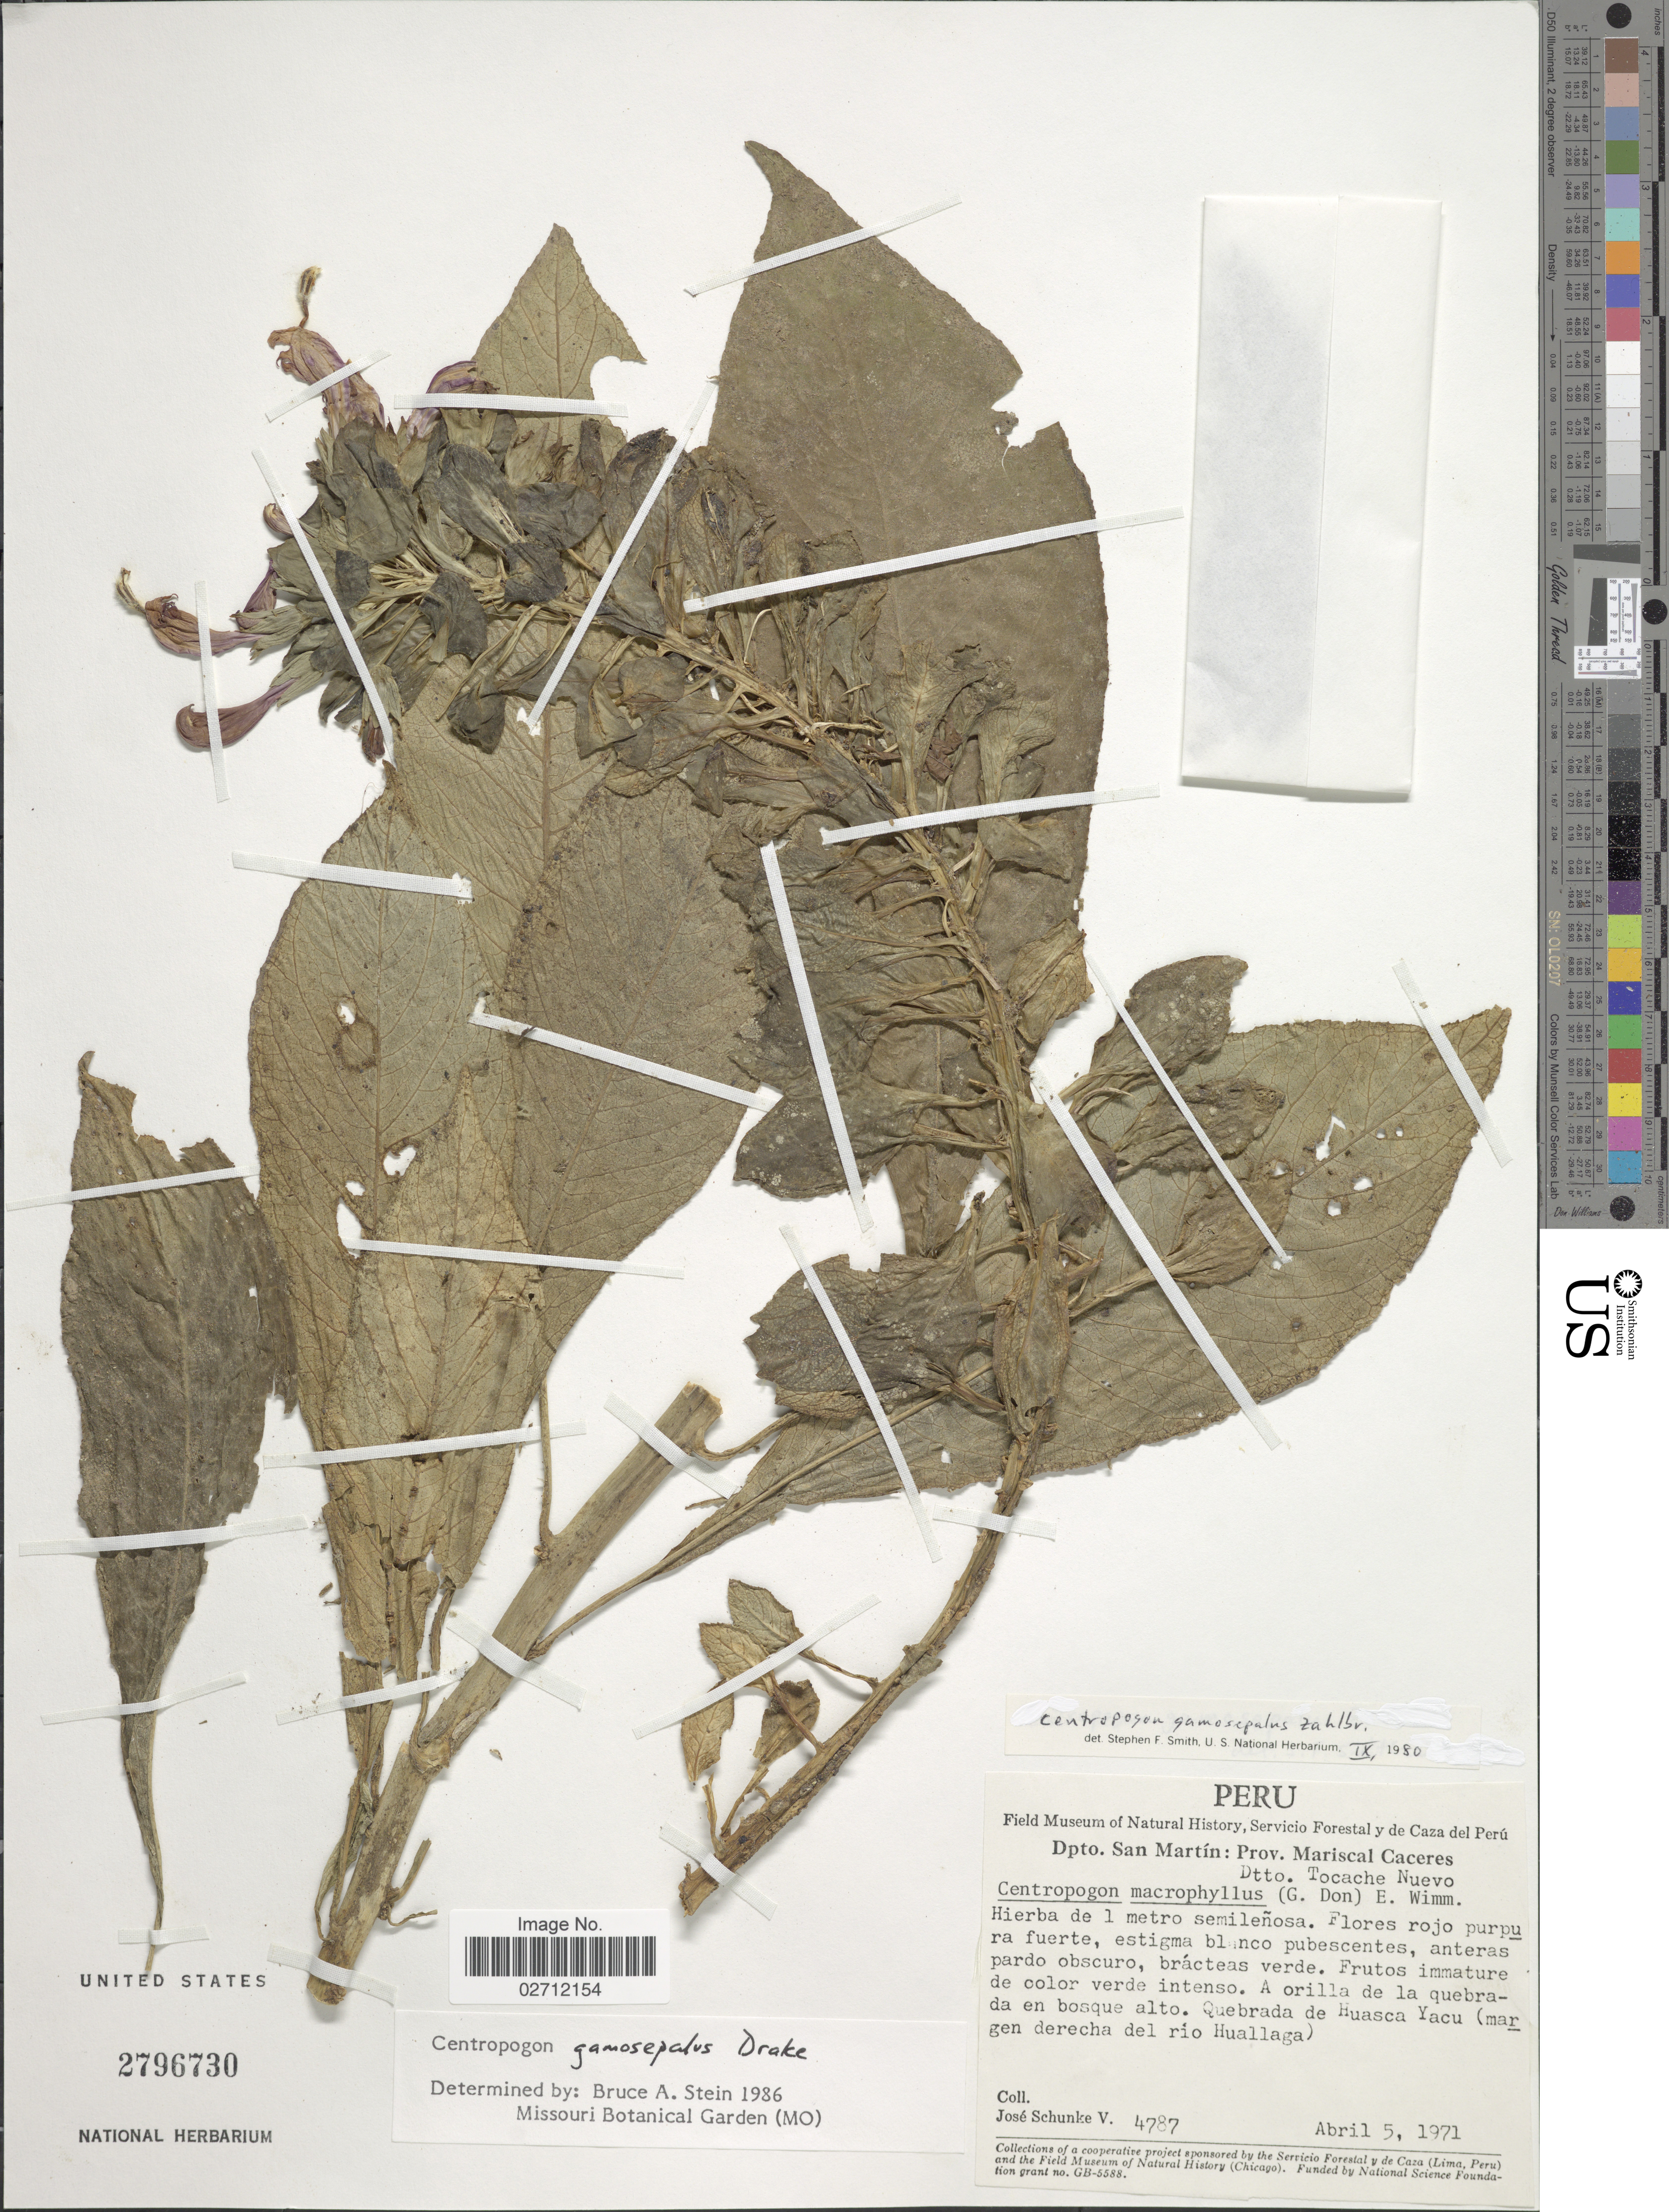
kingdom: Plantae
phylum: Tracheophyta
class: Magnoliopsida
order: Asterales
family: Campanulaceae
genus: Centropogon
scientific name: Centropogon gamosepalus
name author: Zahlbr.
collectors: J. Schunke Vigo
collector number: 4787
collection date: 1971-04-05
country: Peru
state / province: San Martín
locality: Prov. Mariscal Caceres, Dtto. Tocache Nuevo, a orilla de la quebrada en bosque alto, Quebrada de Huasca Yacu (margen derecha del rio Huallaga).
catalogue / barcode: US 2796730